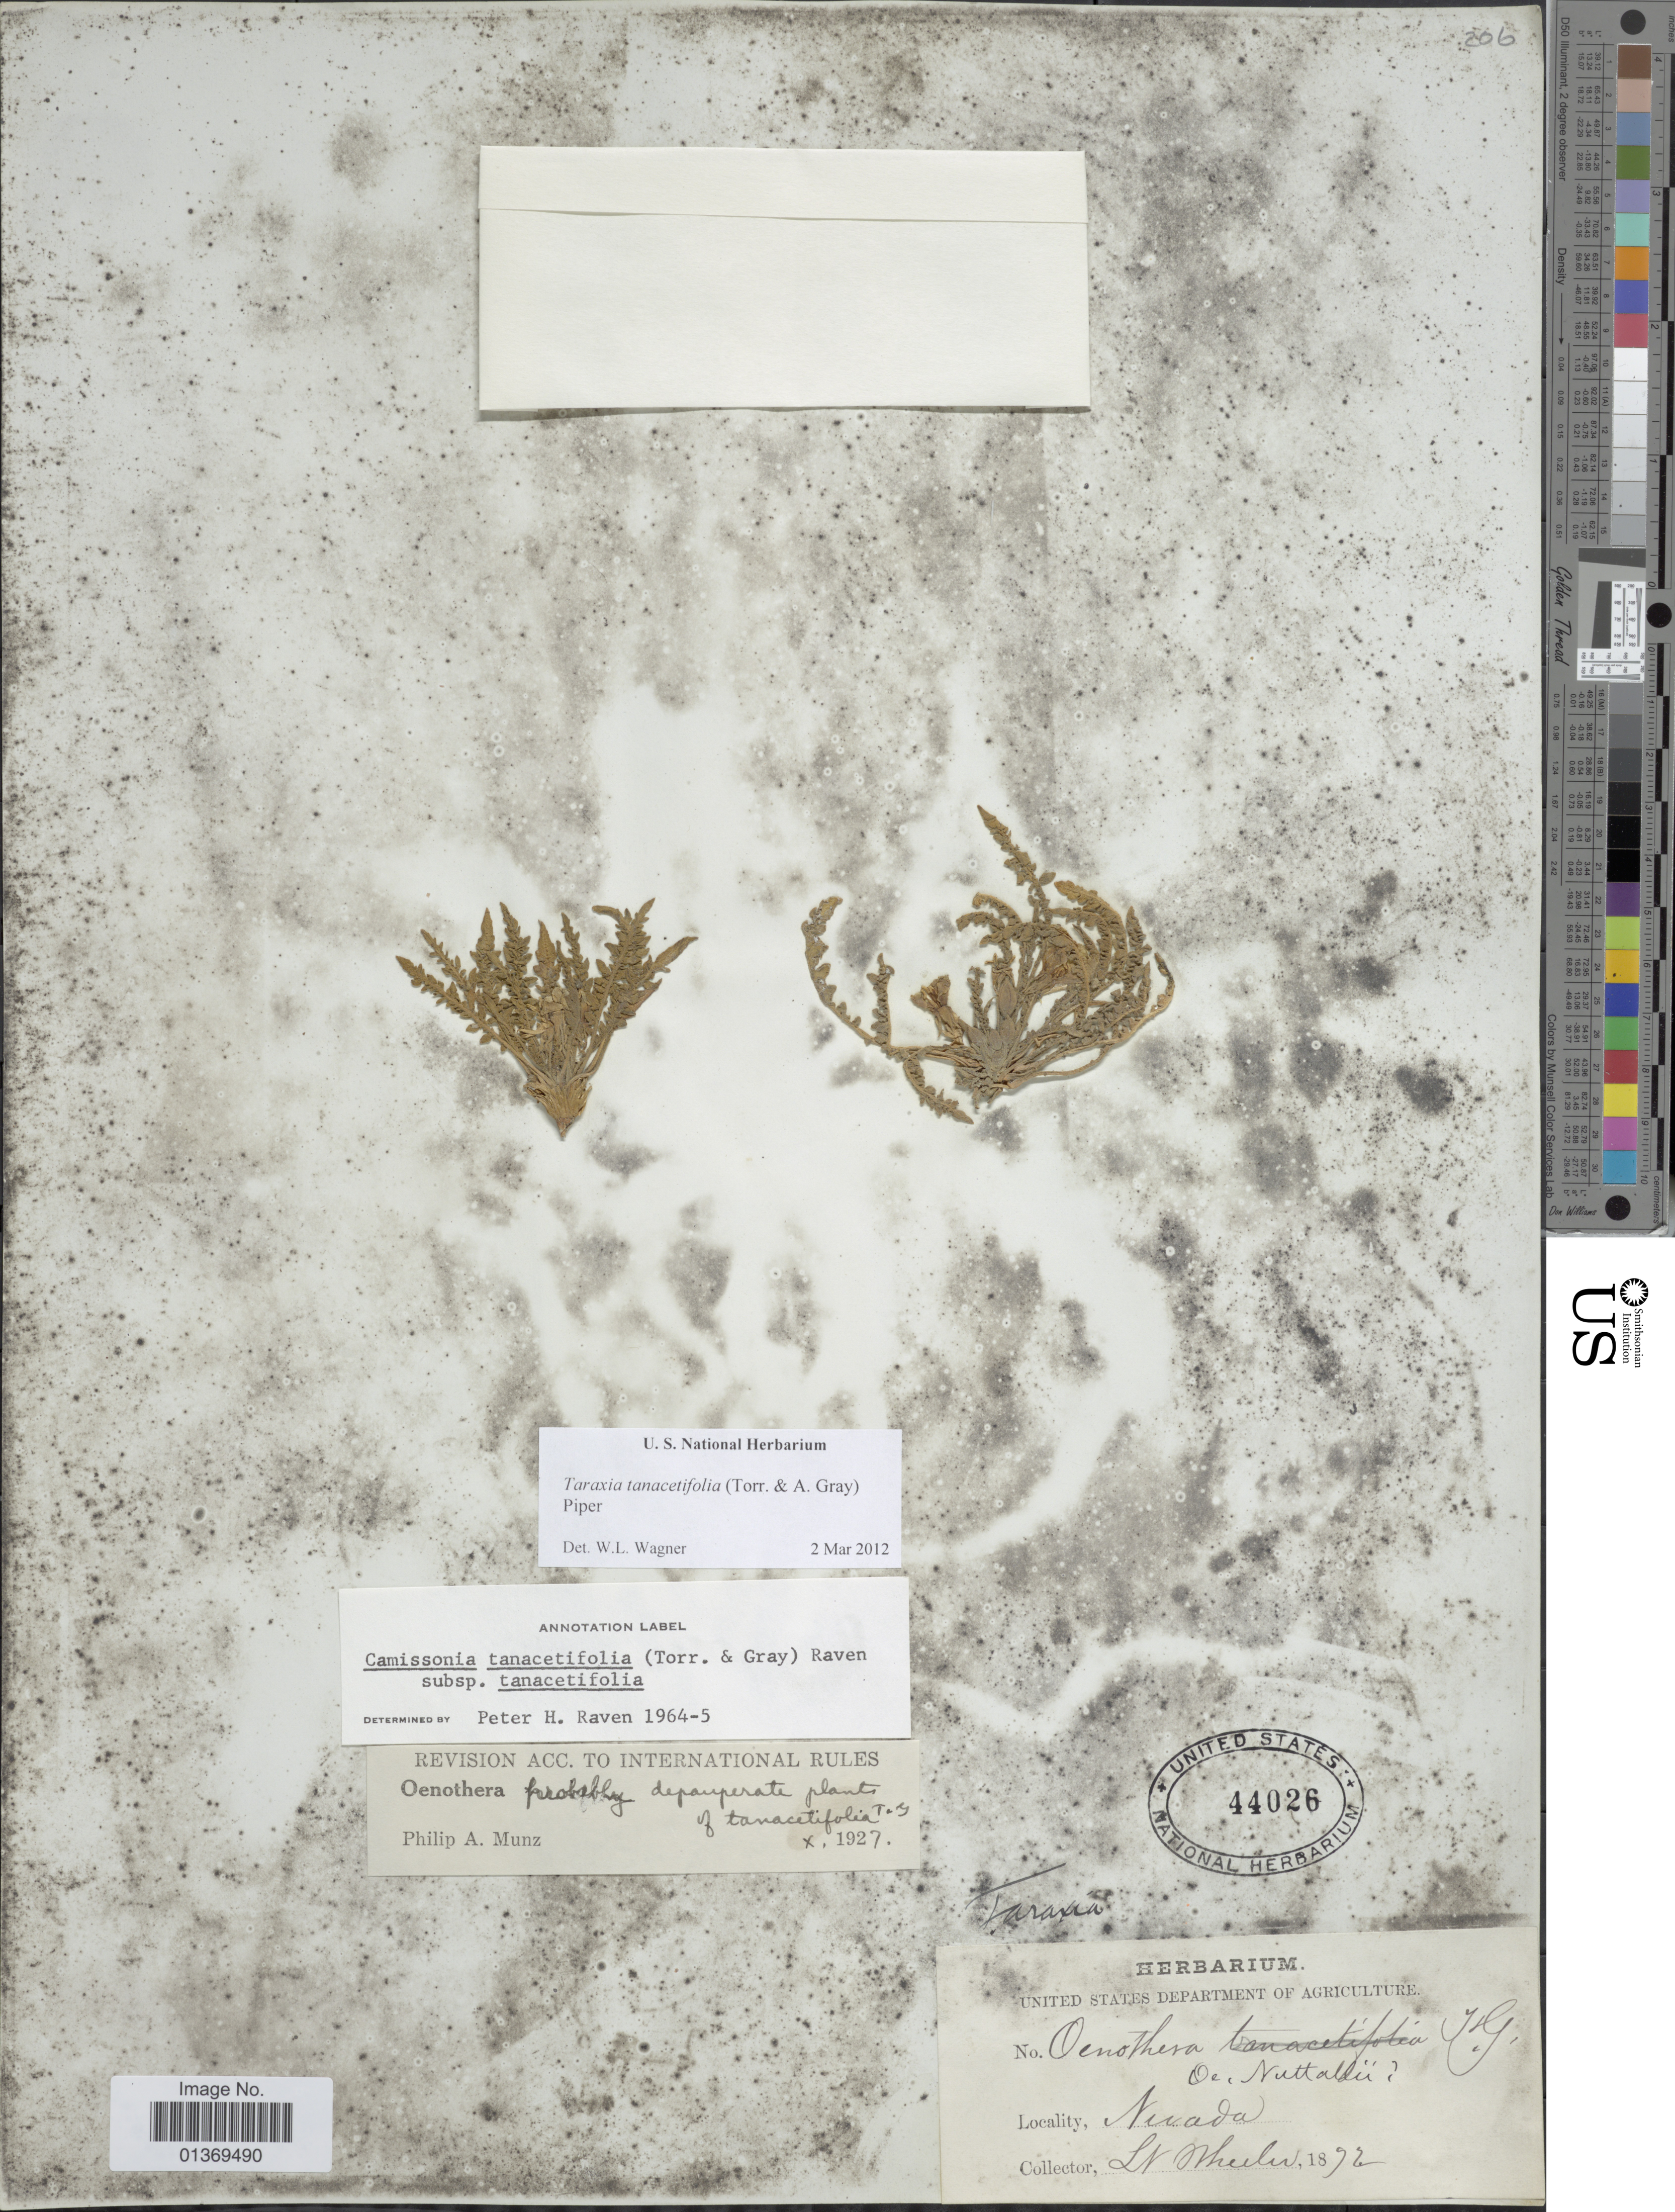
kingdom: Plantae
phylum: Tracheophyta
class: Magnoliopsida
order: Myrtales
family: Onagraceae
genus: Taraxia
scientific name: Taraxia tanacetifolia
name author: (Torr. & A. Gray) Piper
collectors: L. Wheeler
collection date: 1872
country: United States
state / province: Nevada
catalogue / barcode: US 44026